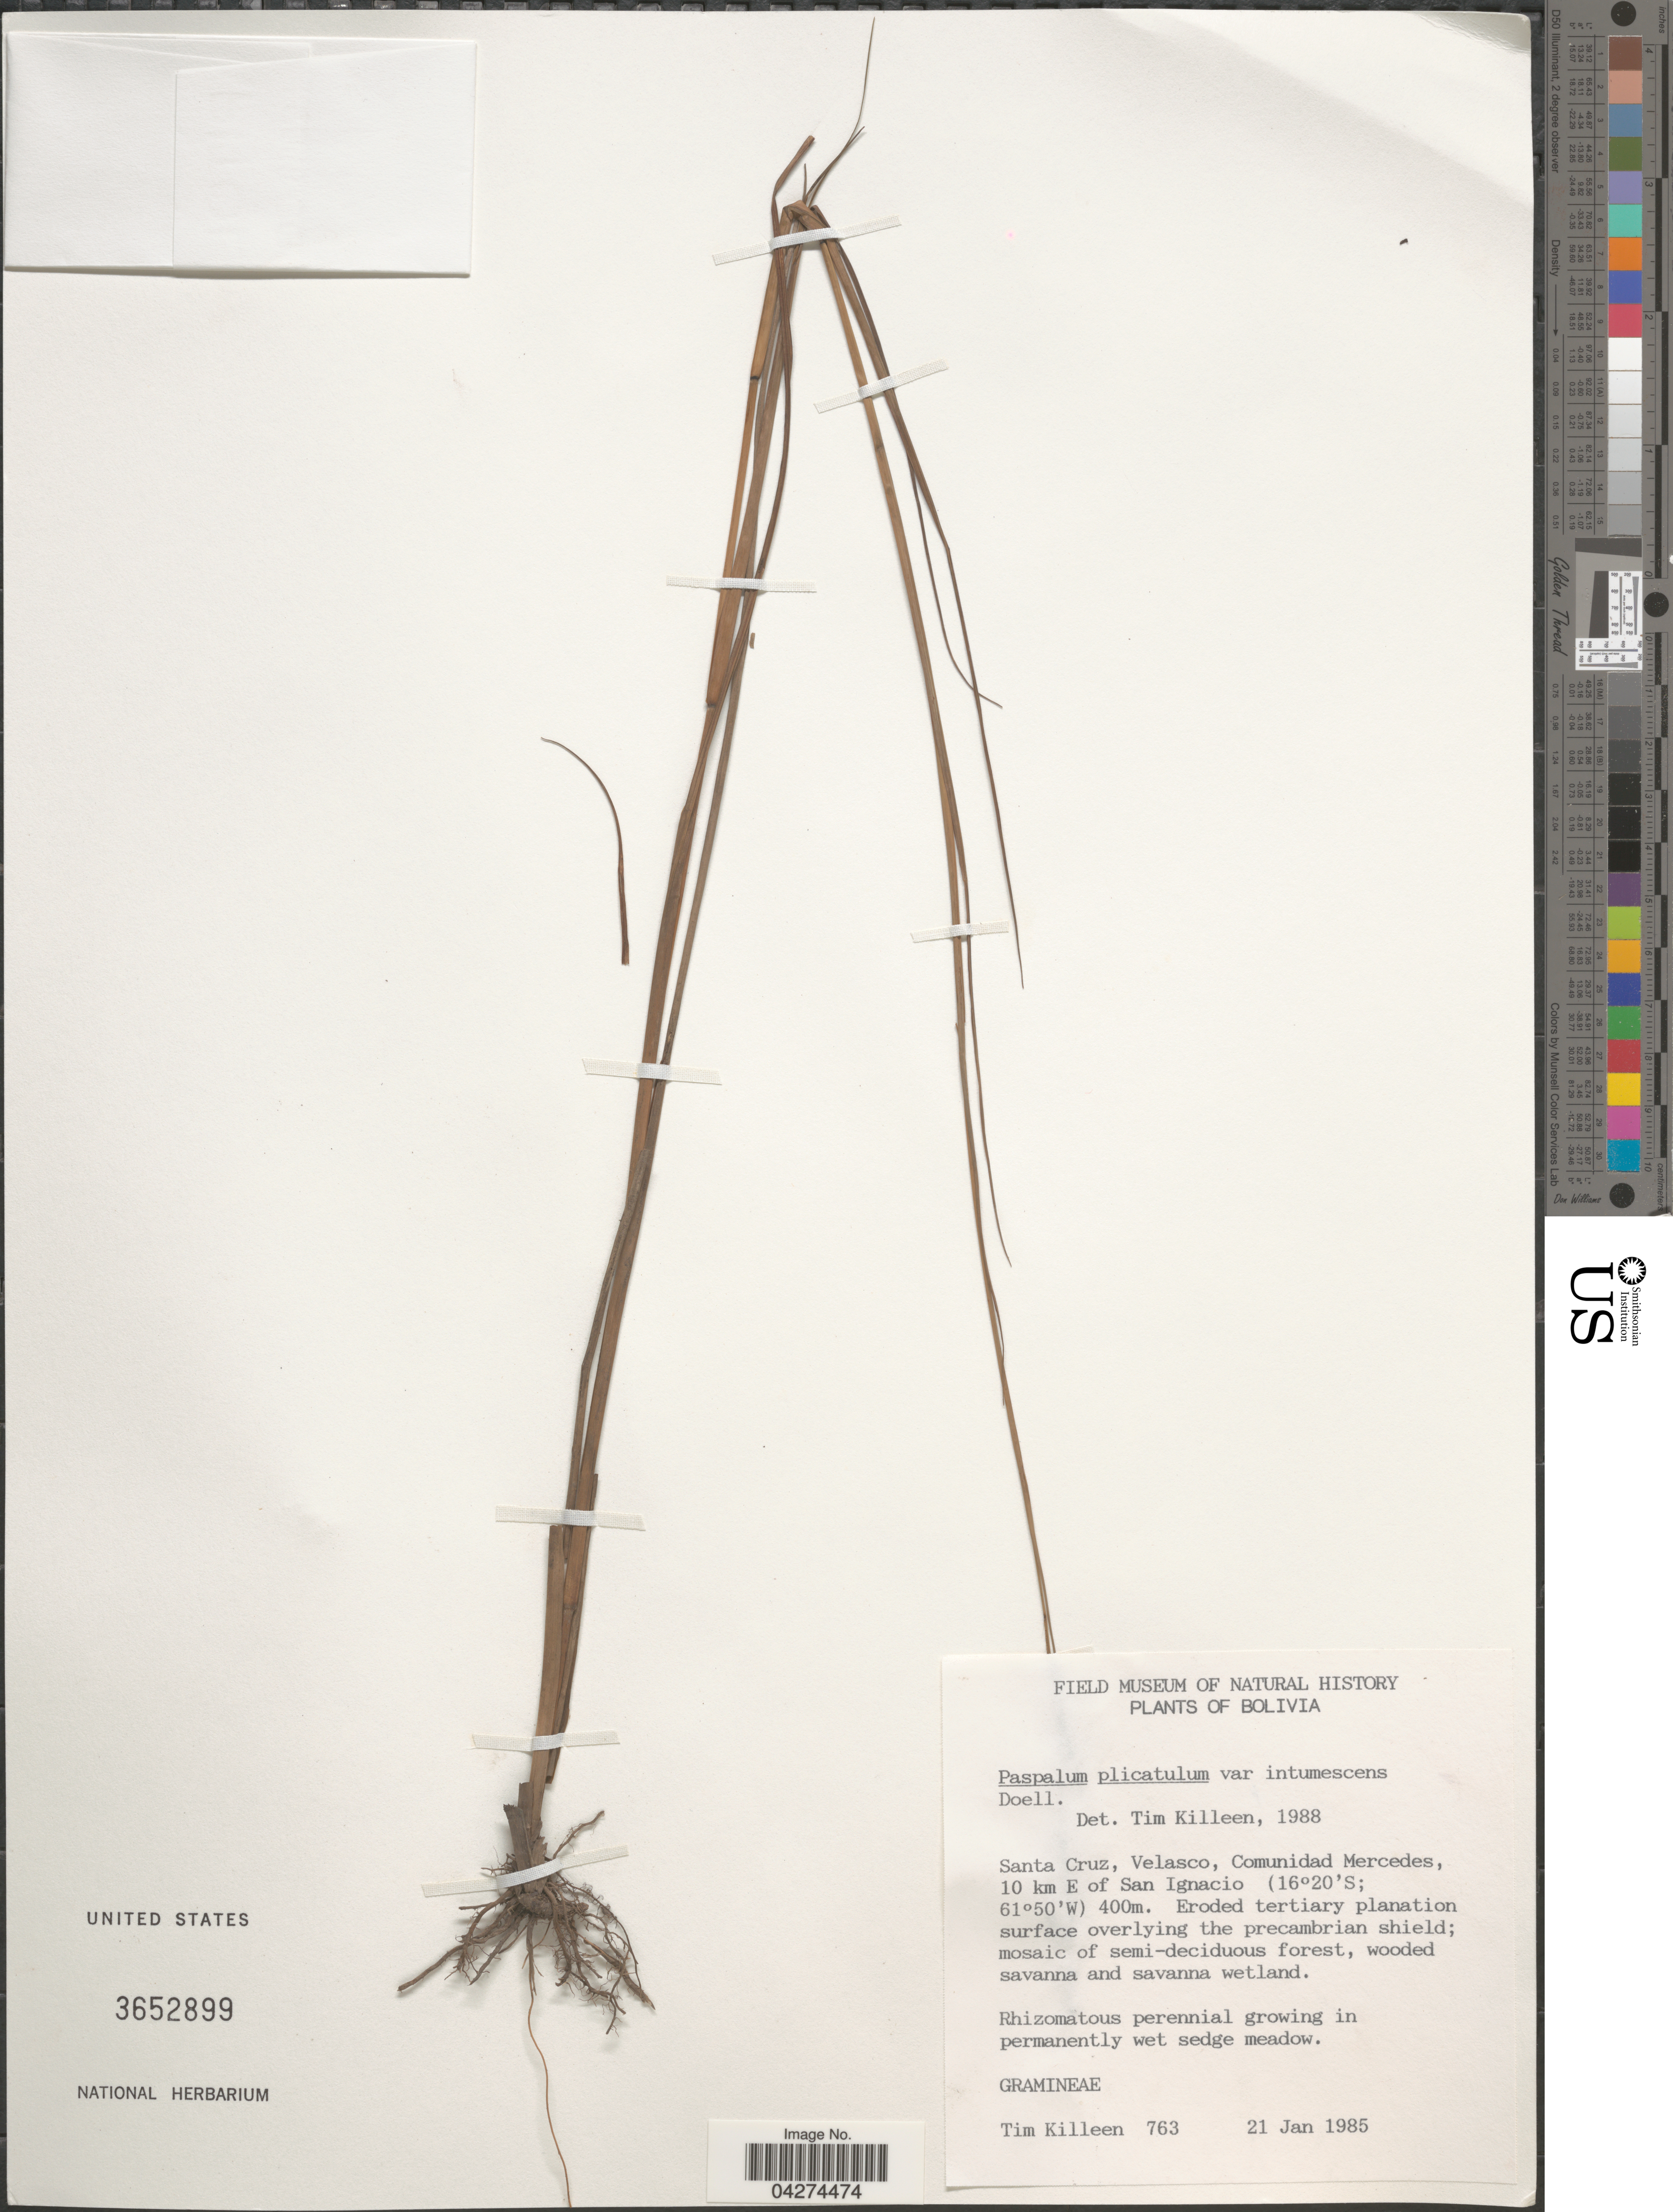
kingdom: Plantae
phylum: Tracheophyta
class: Liliopsida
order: Poales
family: Poaceae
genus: Paspalum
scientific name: Paspalum plicatulum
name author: Michx.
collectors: T. J. Killeen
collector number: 763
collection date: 1985-01-21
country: Bolivia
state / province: Santa Cruz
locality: Velasco, Comunidad Mercedes, 10 km E of San Ignacio.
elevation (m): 400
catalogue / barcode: US 3652899